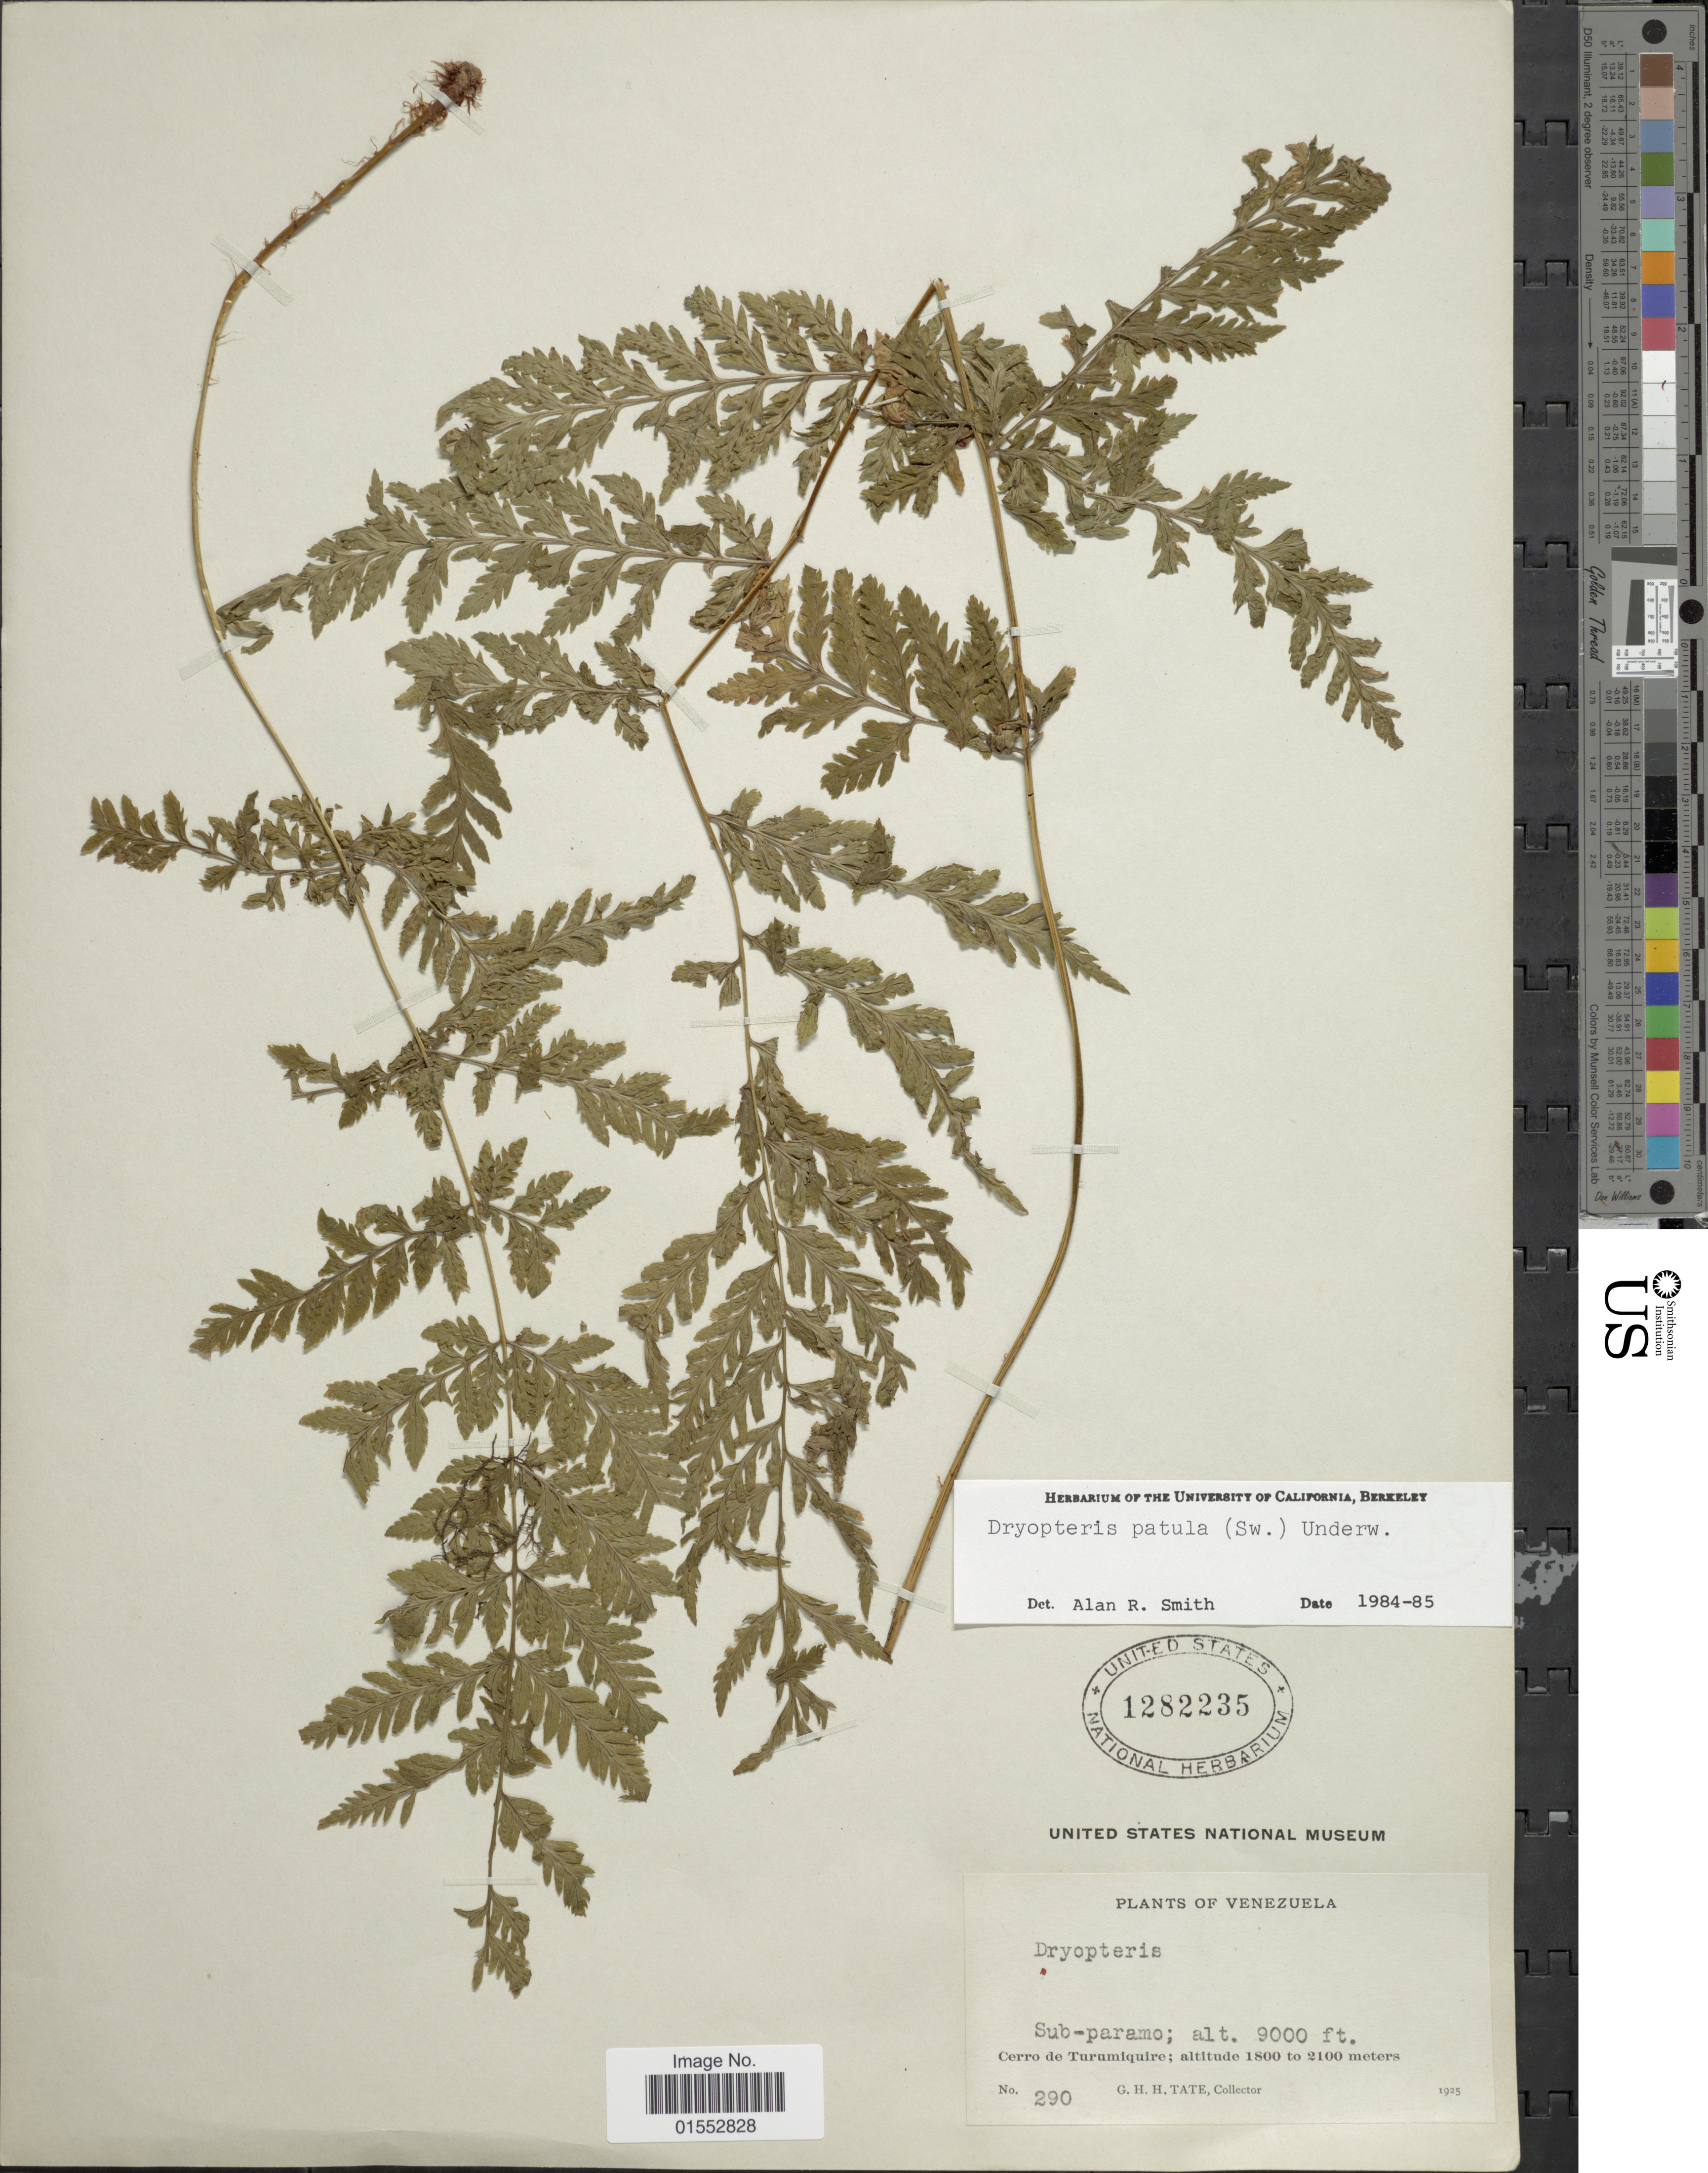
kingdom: Plantae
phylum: Tracheophyta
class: Polypodiopsida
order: Polypodiales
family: Dryopteridaceae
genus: Dryopteris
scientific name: Dryopteris patula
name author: (Sw.) Underw.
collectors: G. H. H.Tate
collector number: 290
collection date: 1925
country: Venezuela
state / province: Sucre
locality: Cerro de Turumiquire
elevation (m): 2743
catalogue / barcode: US 1282235